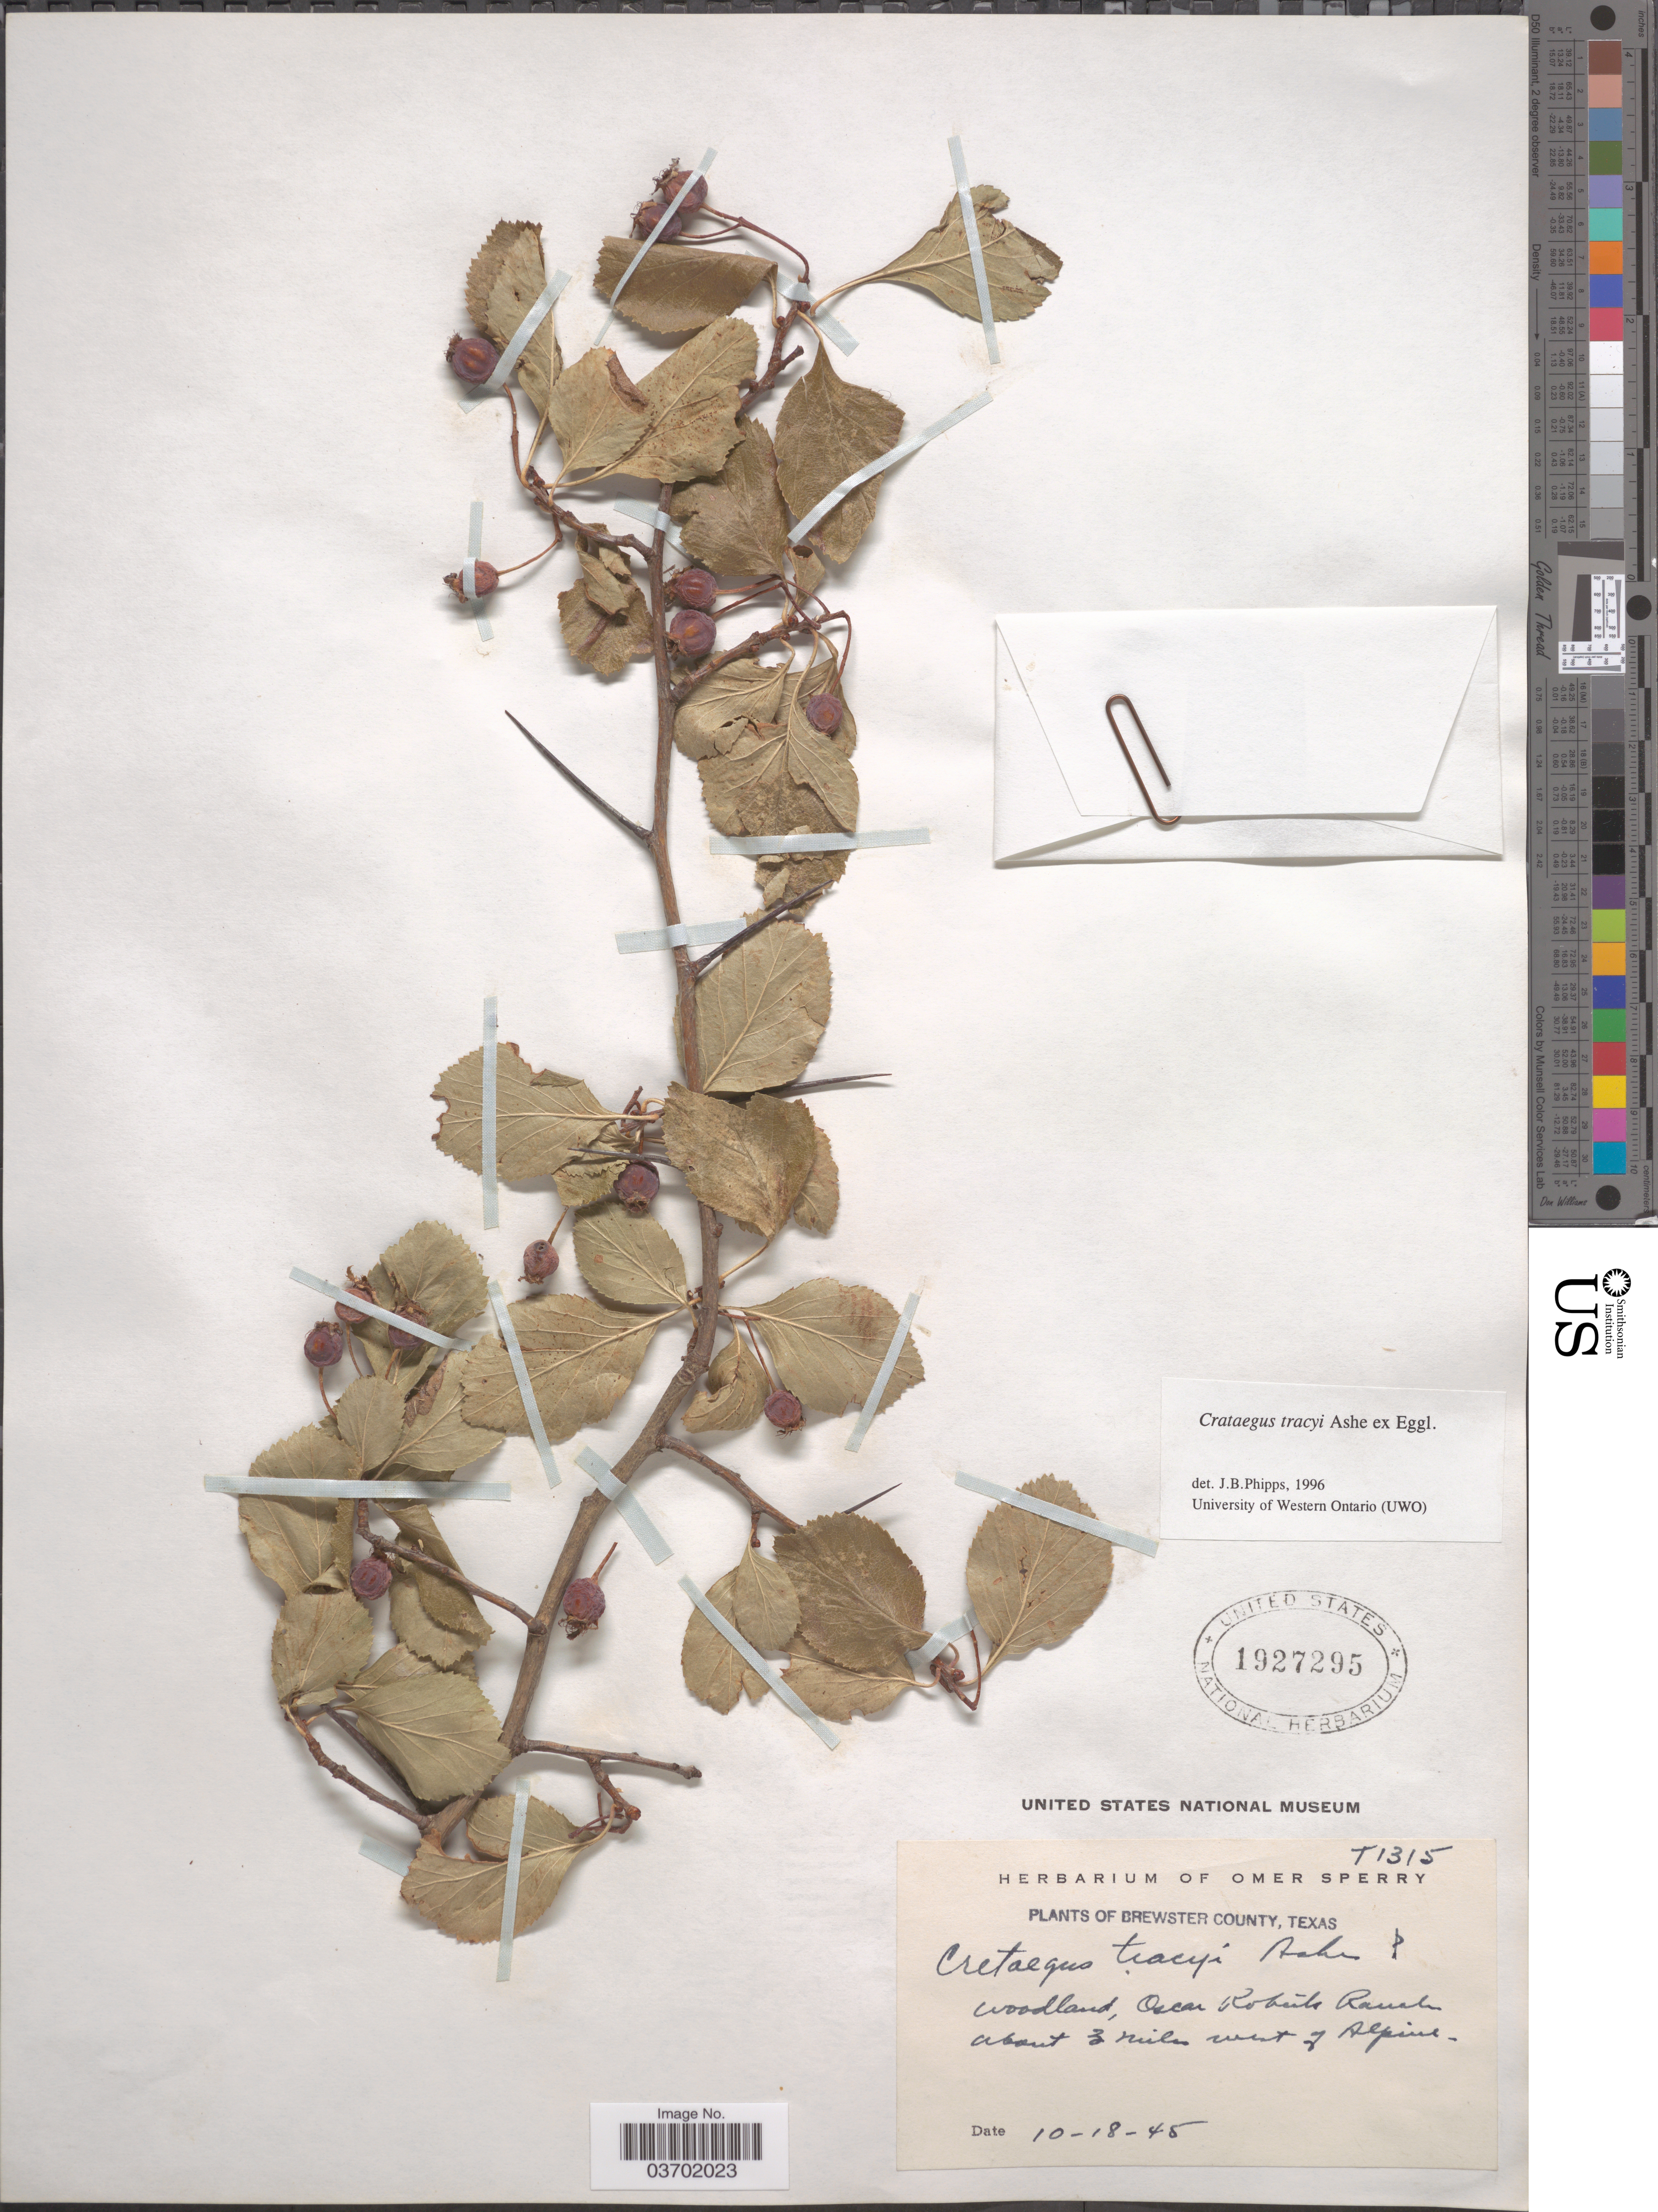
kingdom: Plantae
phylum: Tracheophyta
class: Magnoliopsida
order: Rosales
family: Rosaceae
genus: Crataegus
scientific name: Crataegus tracyi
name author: Ashe ex Eggl.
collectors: ex. herb. Omer E. Sperry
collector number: T1315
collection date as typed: Transcribed d/m/y: 18/10/45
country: United States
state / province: Texas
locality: Brewster County. Oscar Roberts Ranch. About 3 miles west of Alpine.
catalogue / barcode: US 1927295